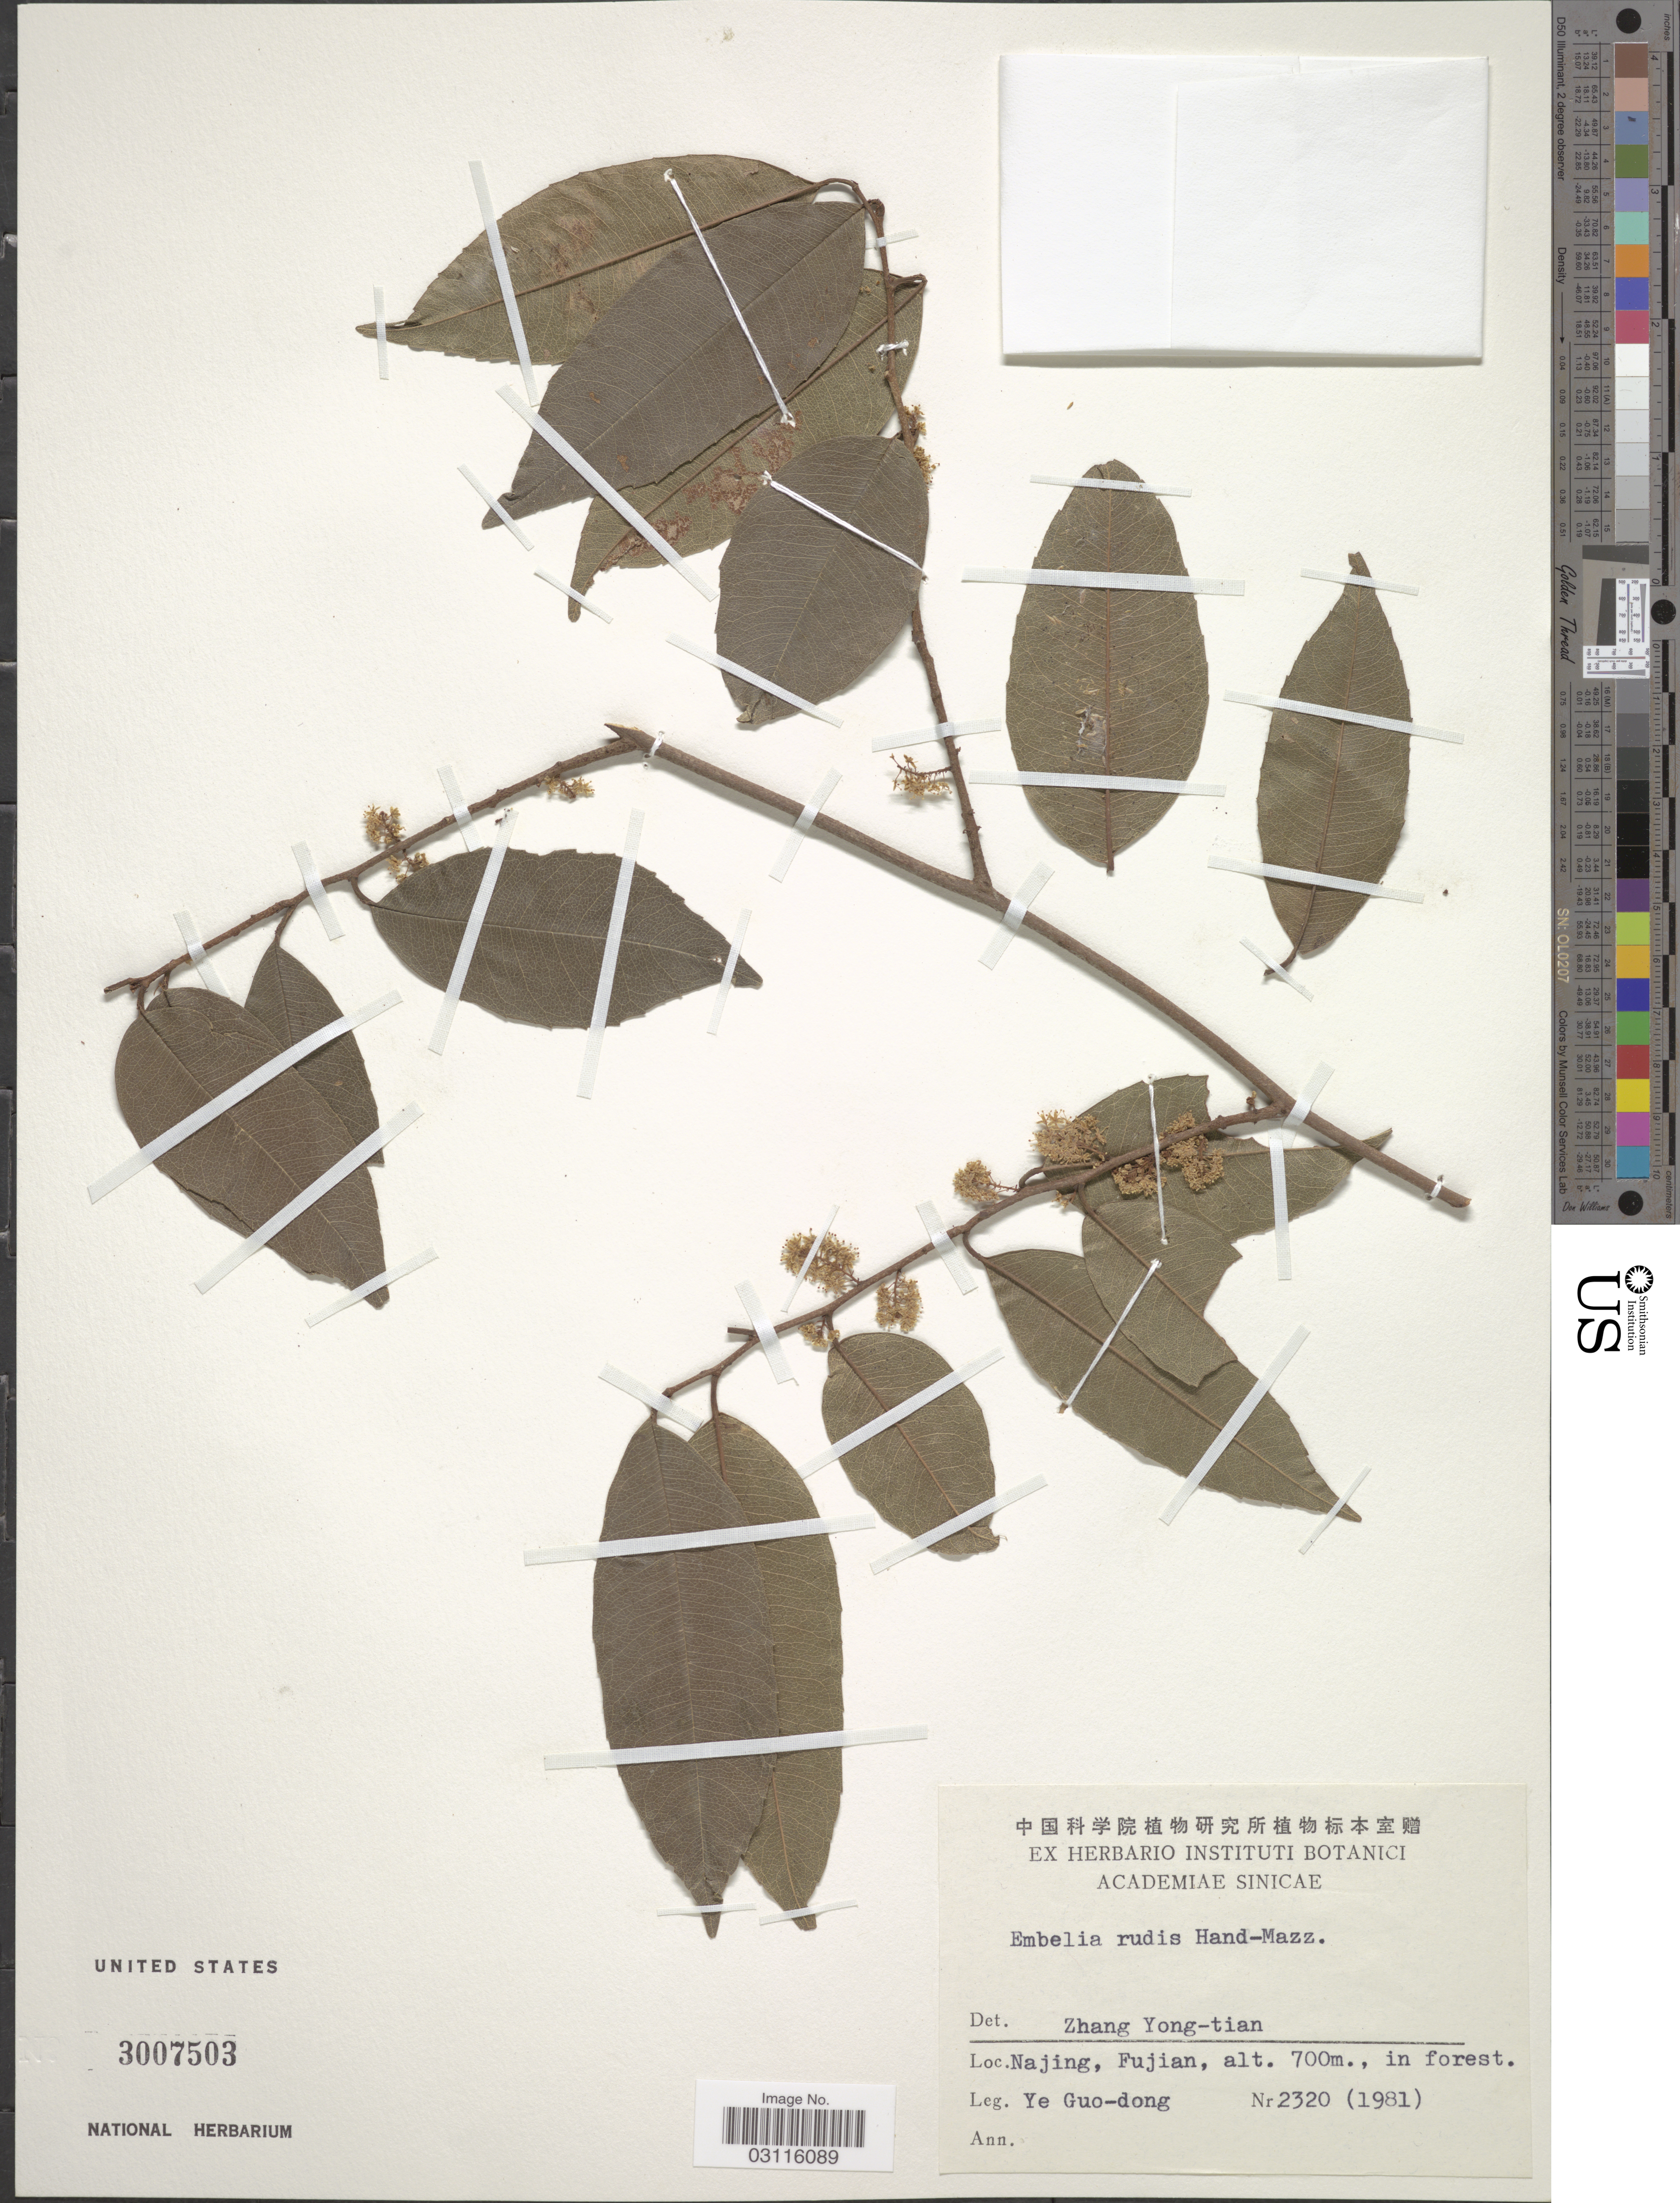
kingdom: Plantae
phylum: Tracheophyta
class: Magnoliopsida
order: Ericales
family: Primulaceae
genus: Embelia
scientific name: Embelia rudis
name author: Hand.-Mazz.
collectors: Y. Guo-dong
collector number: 2320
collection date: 1981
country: China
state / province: Fujian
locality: Najing.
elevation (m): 700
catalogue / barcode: US 3007503